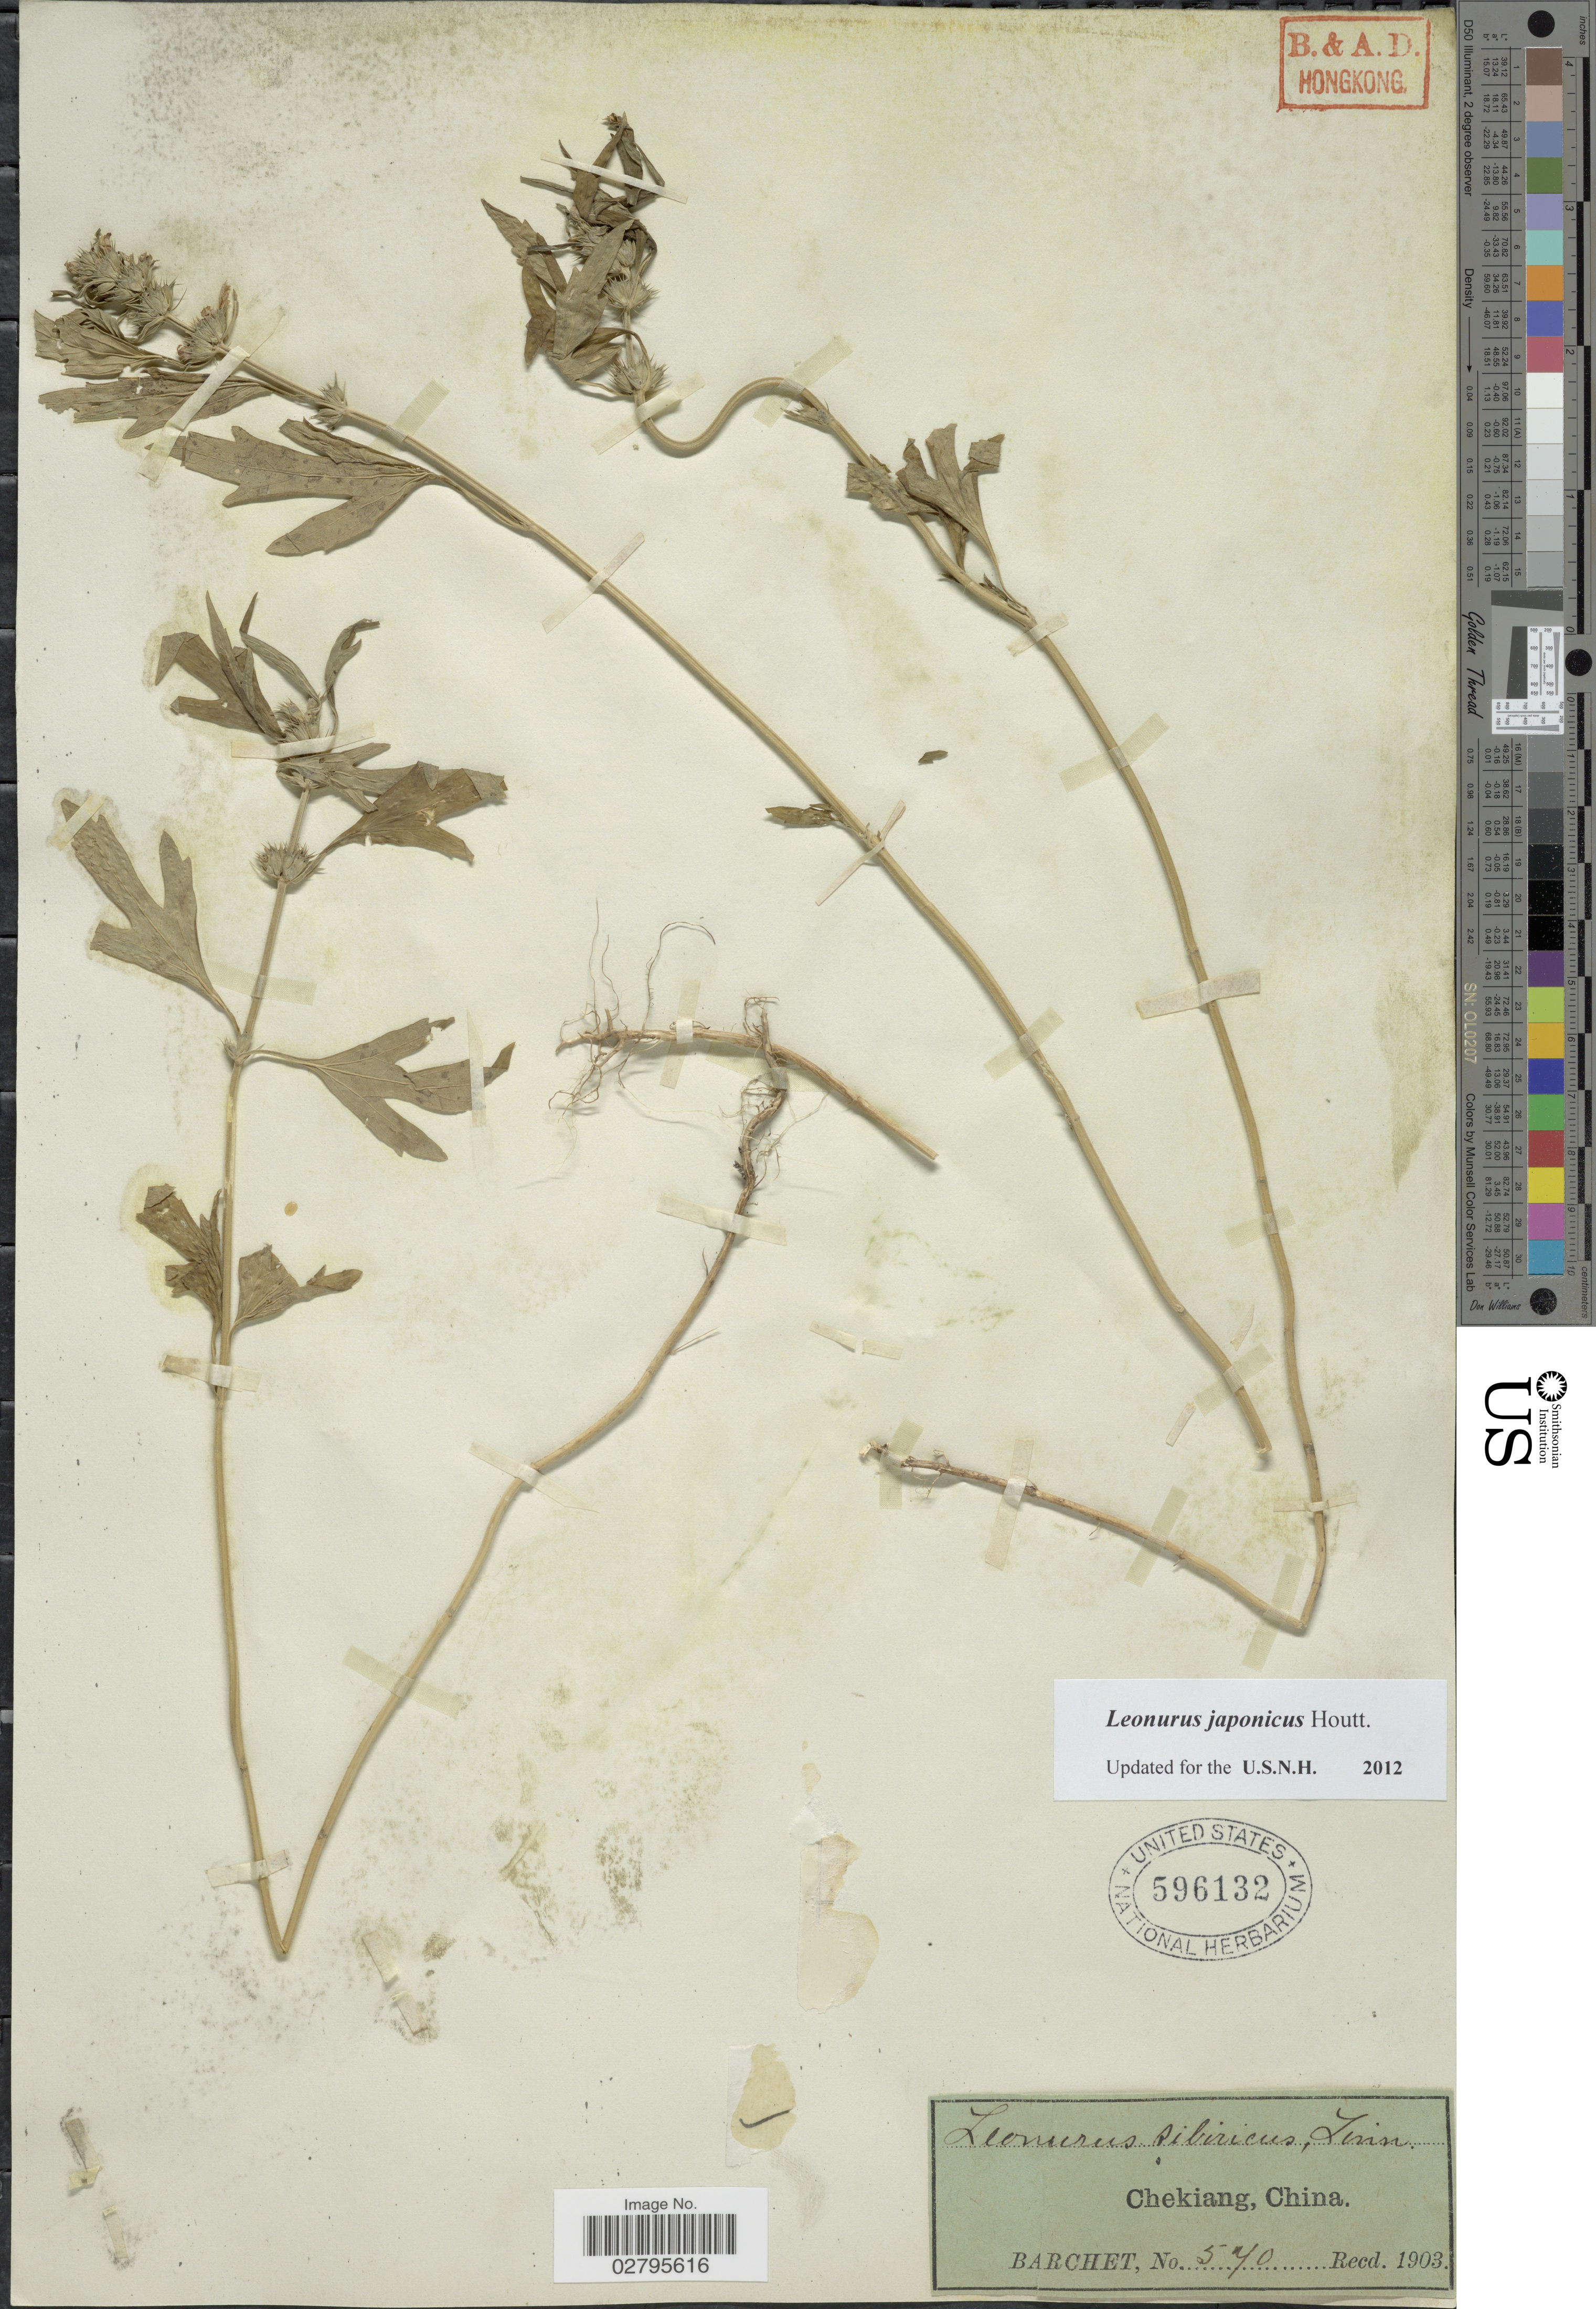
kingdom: Plantae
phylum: Tracheophyta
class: Magnoliopsida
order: Lamiales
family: Lamiaceae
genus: Leonurus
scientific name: Leonurus japonicus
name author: Houtt.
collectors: Barchet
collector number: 570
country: China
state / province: Zhejiang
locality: Chekiang.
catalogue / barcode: US 596132